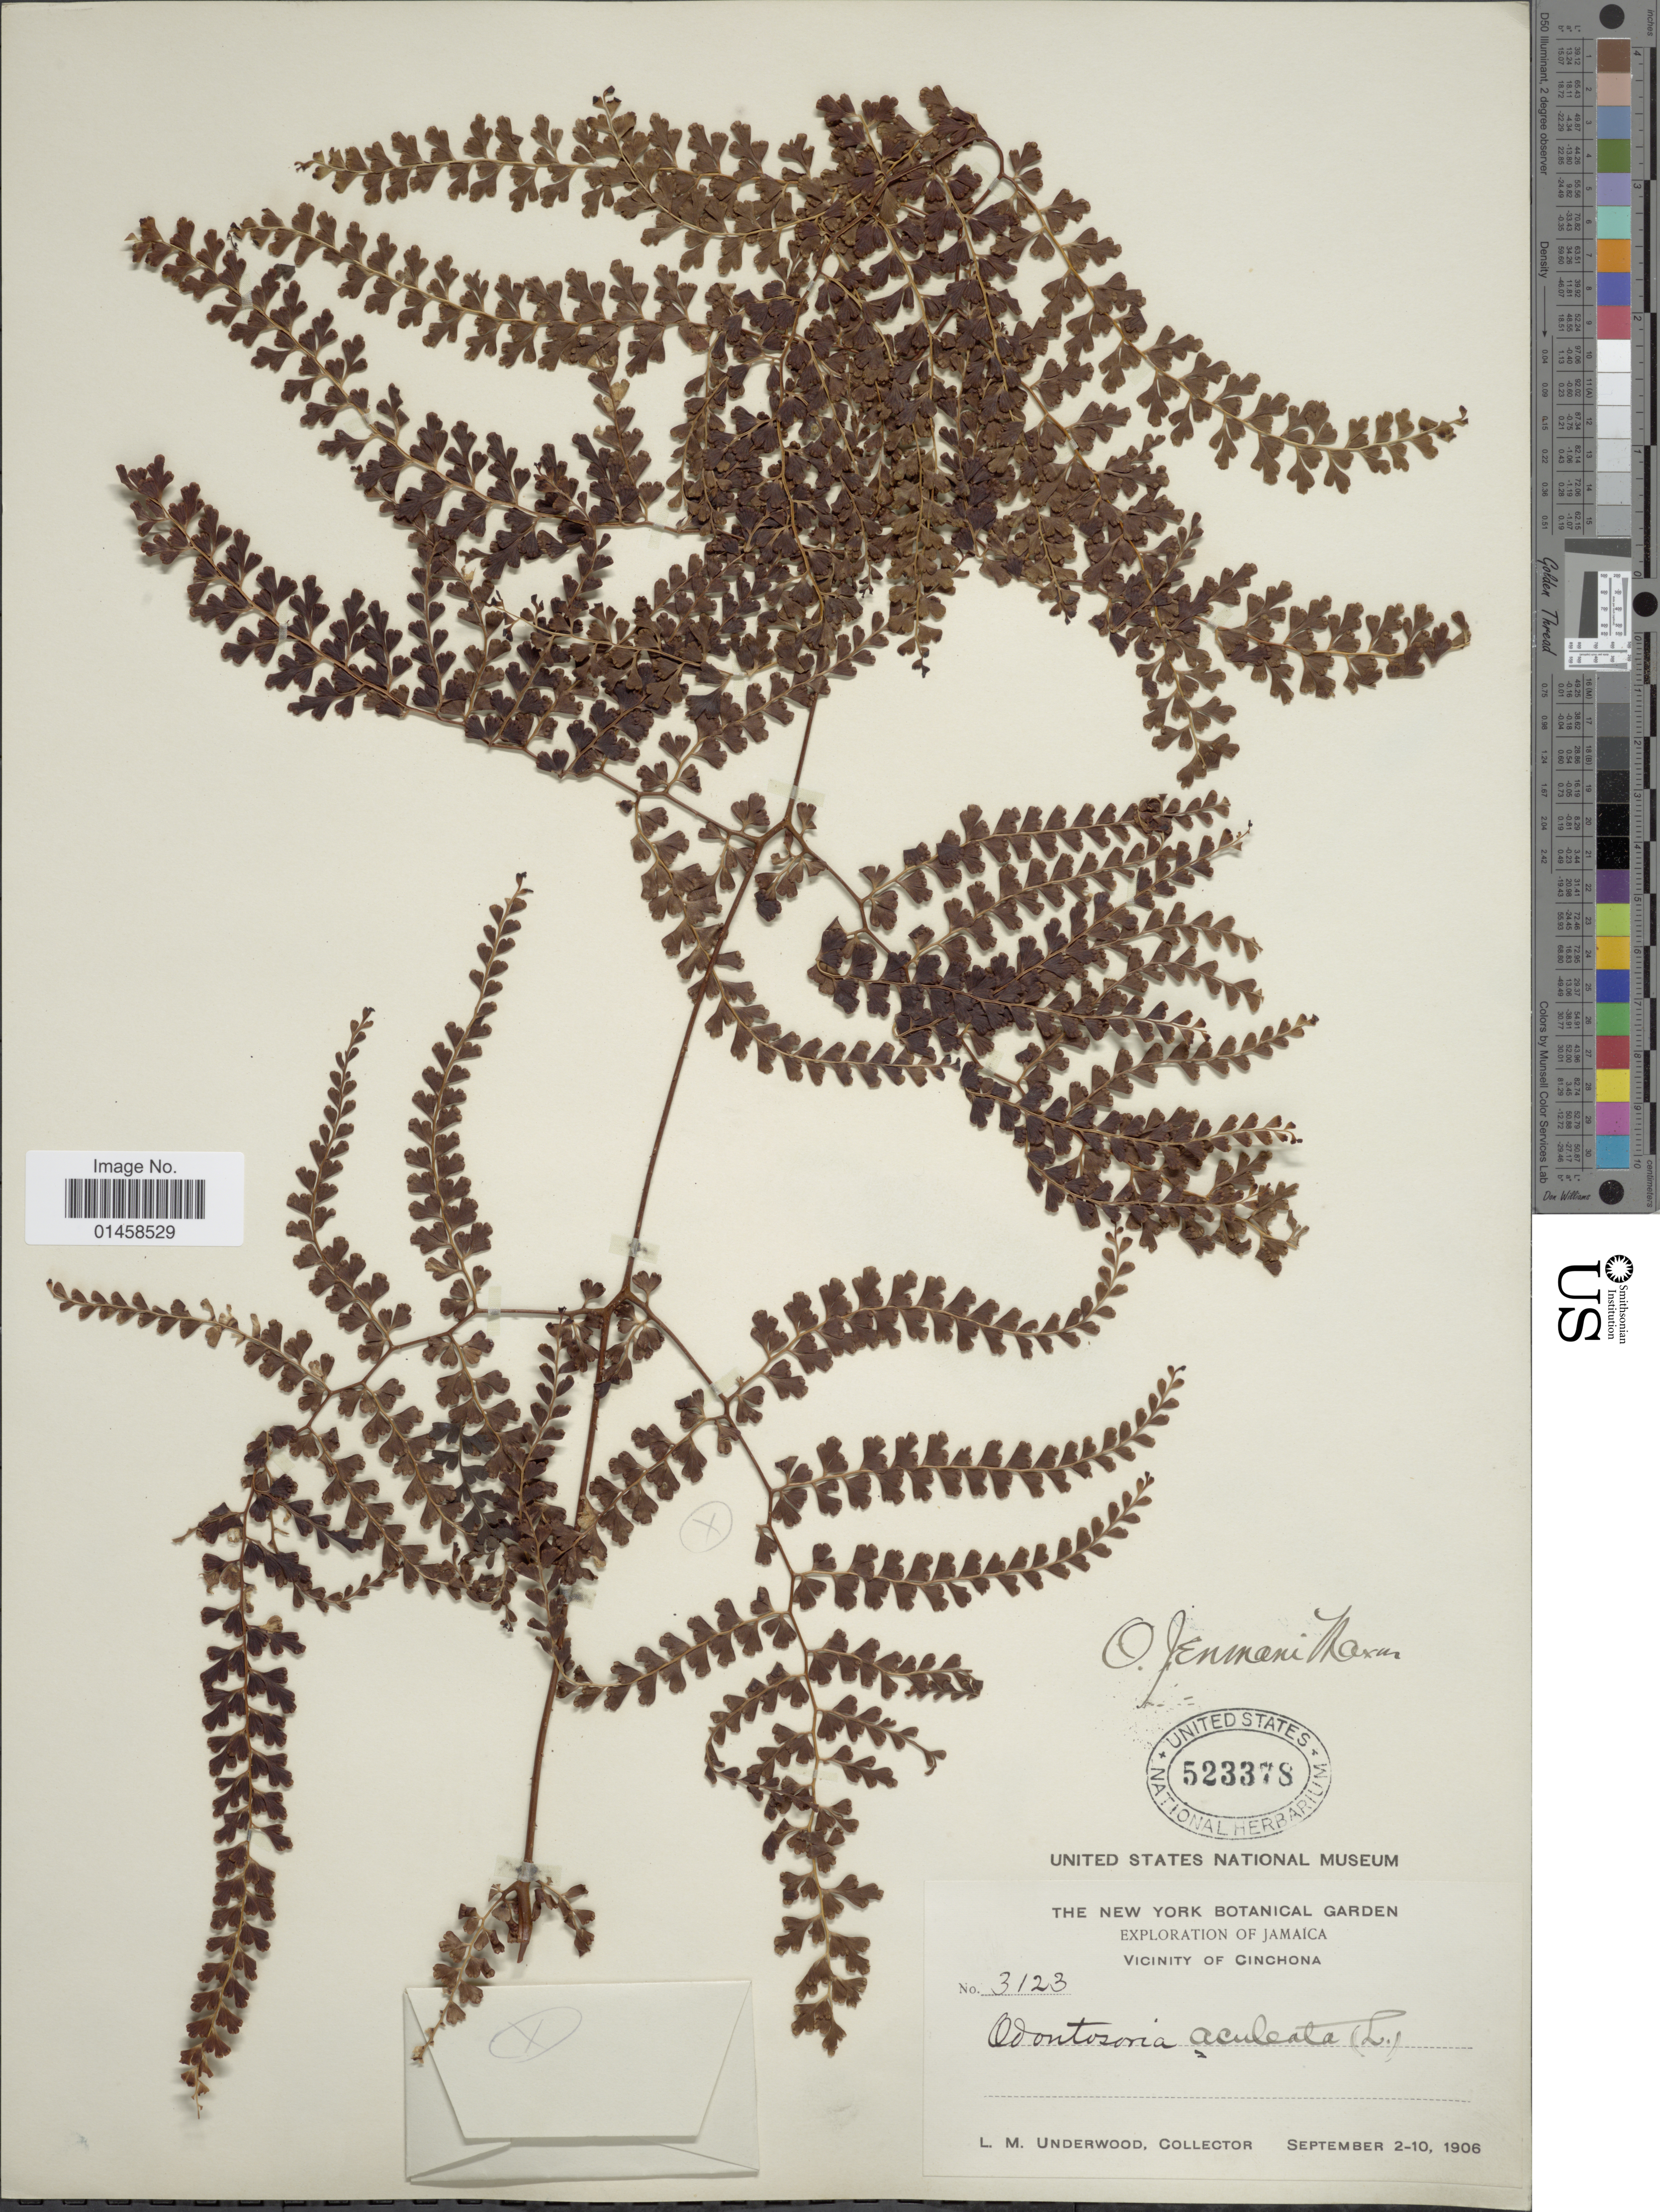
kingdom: Plantae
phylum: Tracheophyta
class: Polypodiopsida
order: Polypodiales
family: Lindsaeaceae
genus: Odontosoria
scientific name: Odontosoria jenmanii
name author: Maxon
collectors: L. M. Underwood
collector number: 3123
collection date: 1906-09-02/1906-09-10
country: Jamaica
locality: Vicinity of Cinchona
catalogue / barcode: US 523378